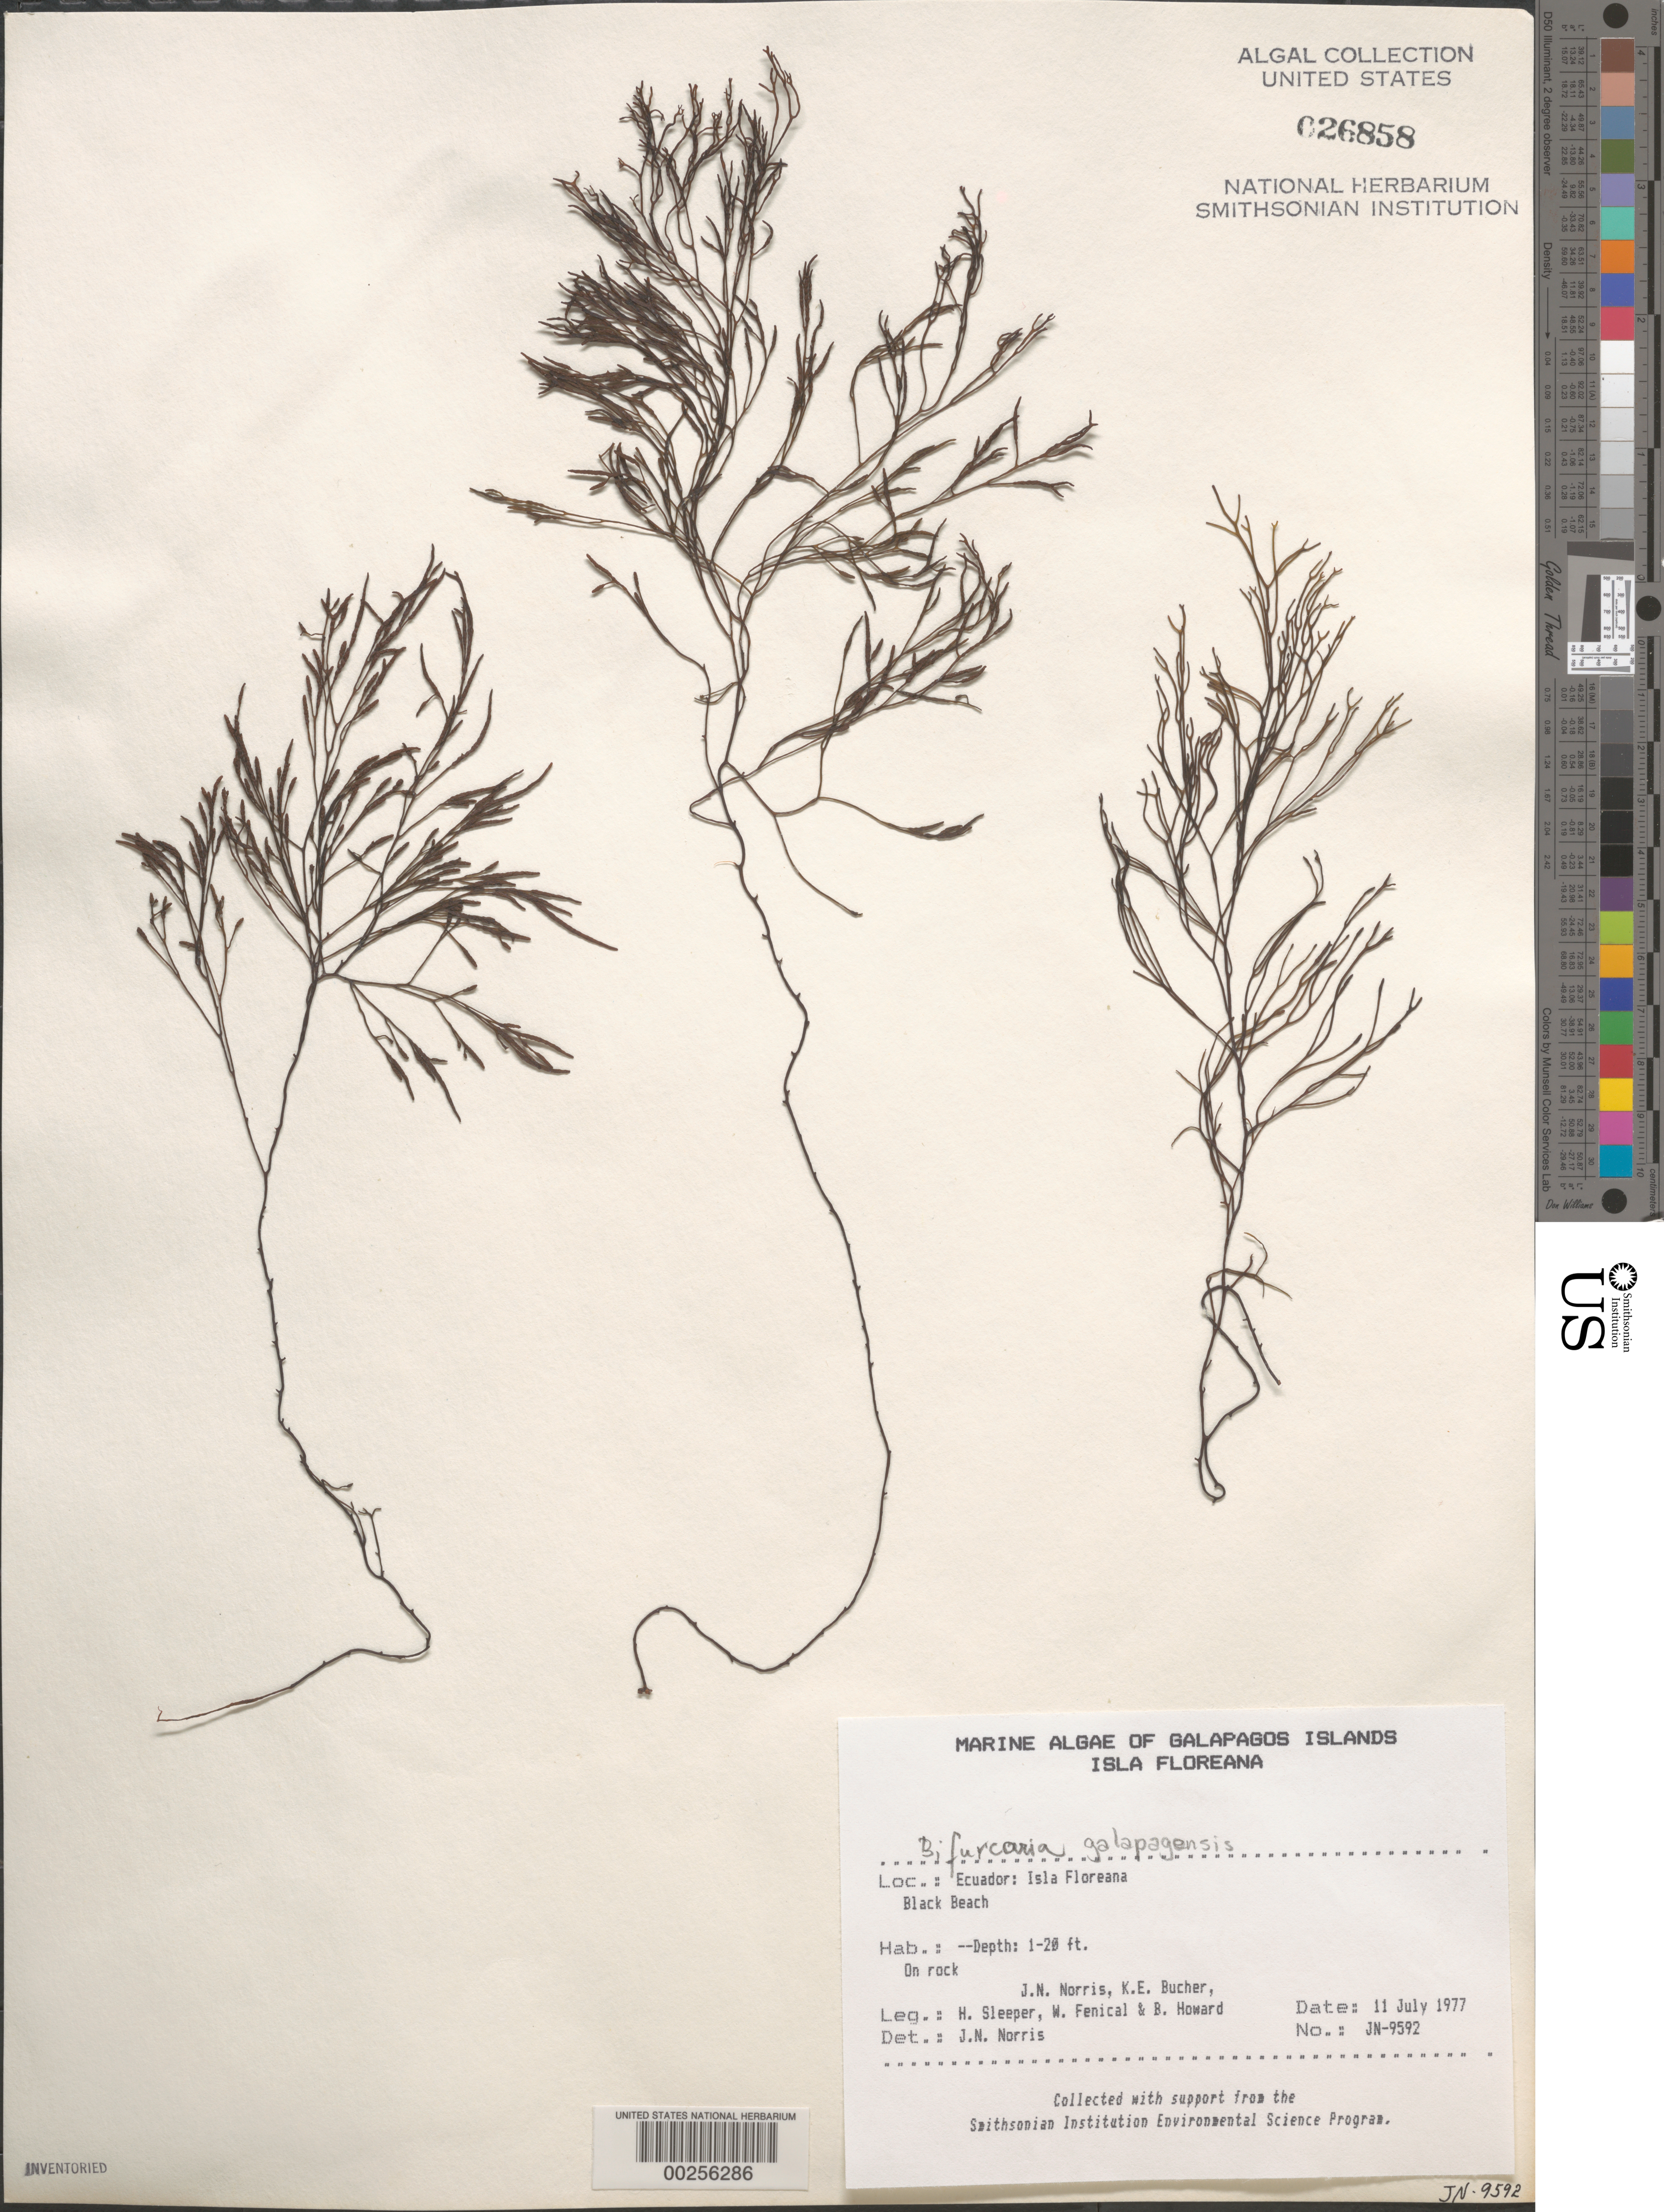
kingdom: Chromista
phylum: Ochrophyta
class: Phaeophyceae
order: Fucales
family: Sargassaceae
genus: Bifurcaria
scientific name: Bifurcaria galapagensis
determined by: Norris, James N.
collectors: J. N. Norris, K. E. Bucher, H. Sleeper, W. Fenical & B. Howard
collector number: JN-9592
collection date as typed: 11 Jul 1977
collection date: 1977-07-11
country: Ecuador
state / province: Colón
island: Floreana [Charles, Santa Maria]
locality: Black Beach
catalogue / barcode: US 26858